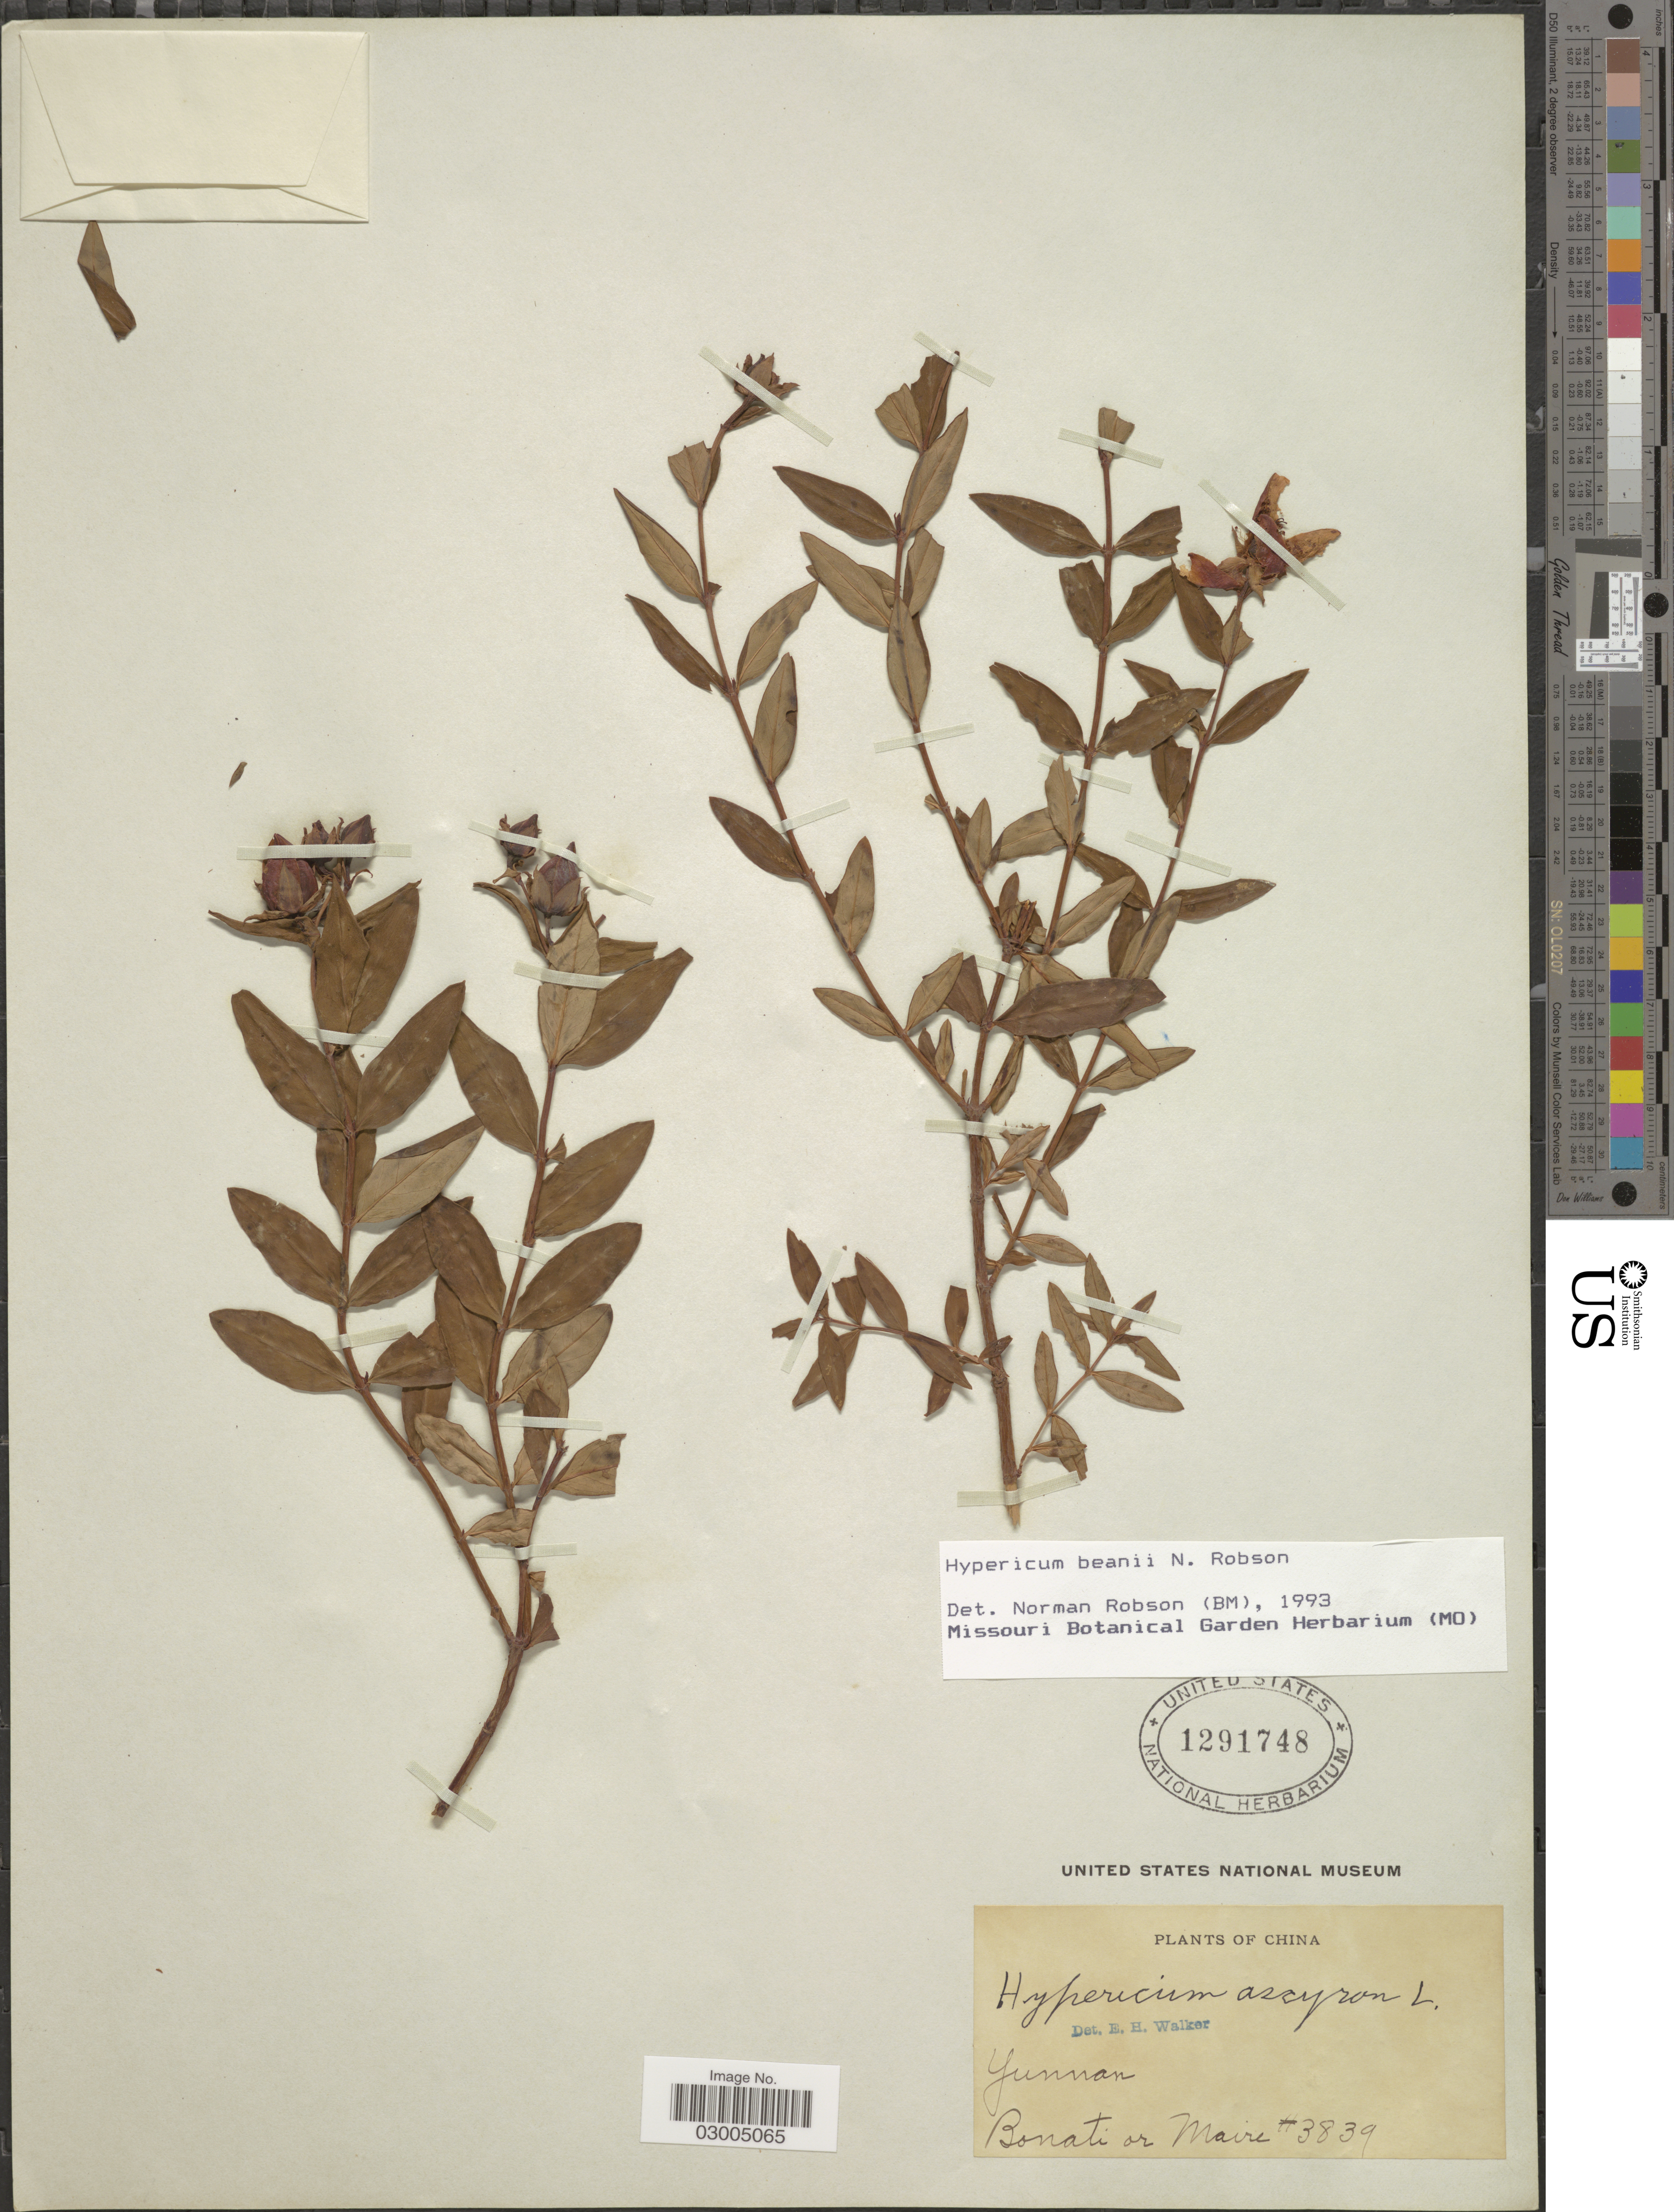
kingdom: Plantae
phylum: Tracheophyta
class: Magnoliopsida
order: Malpighiales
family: Hypericaceae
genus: Hypericum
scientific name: Hypericum beanii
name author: N. Robson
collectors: -. Bonati & Maire, --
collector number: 3839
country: China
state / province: Yunnan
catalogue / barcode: US 1291748